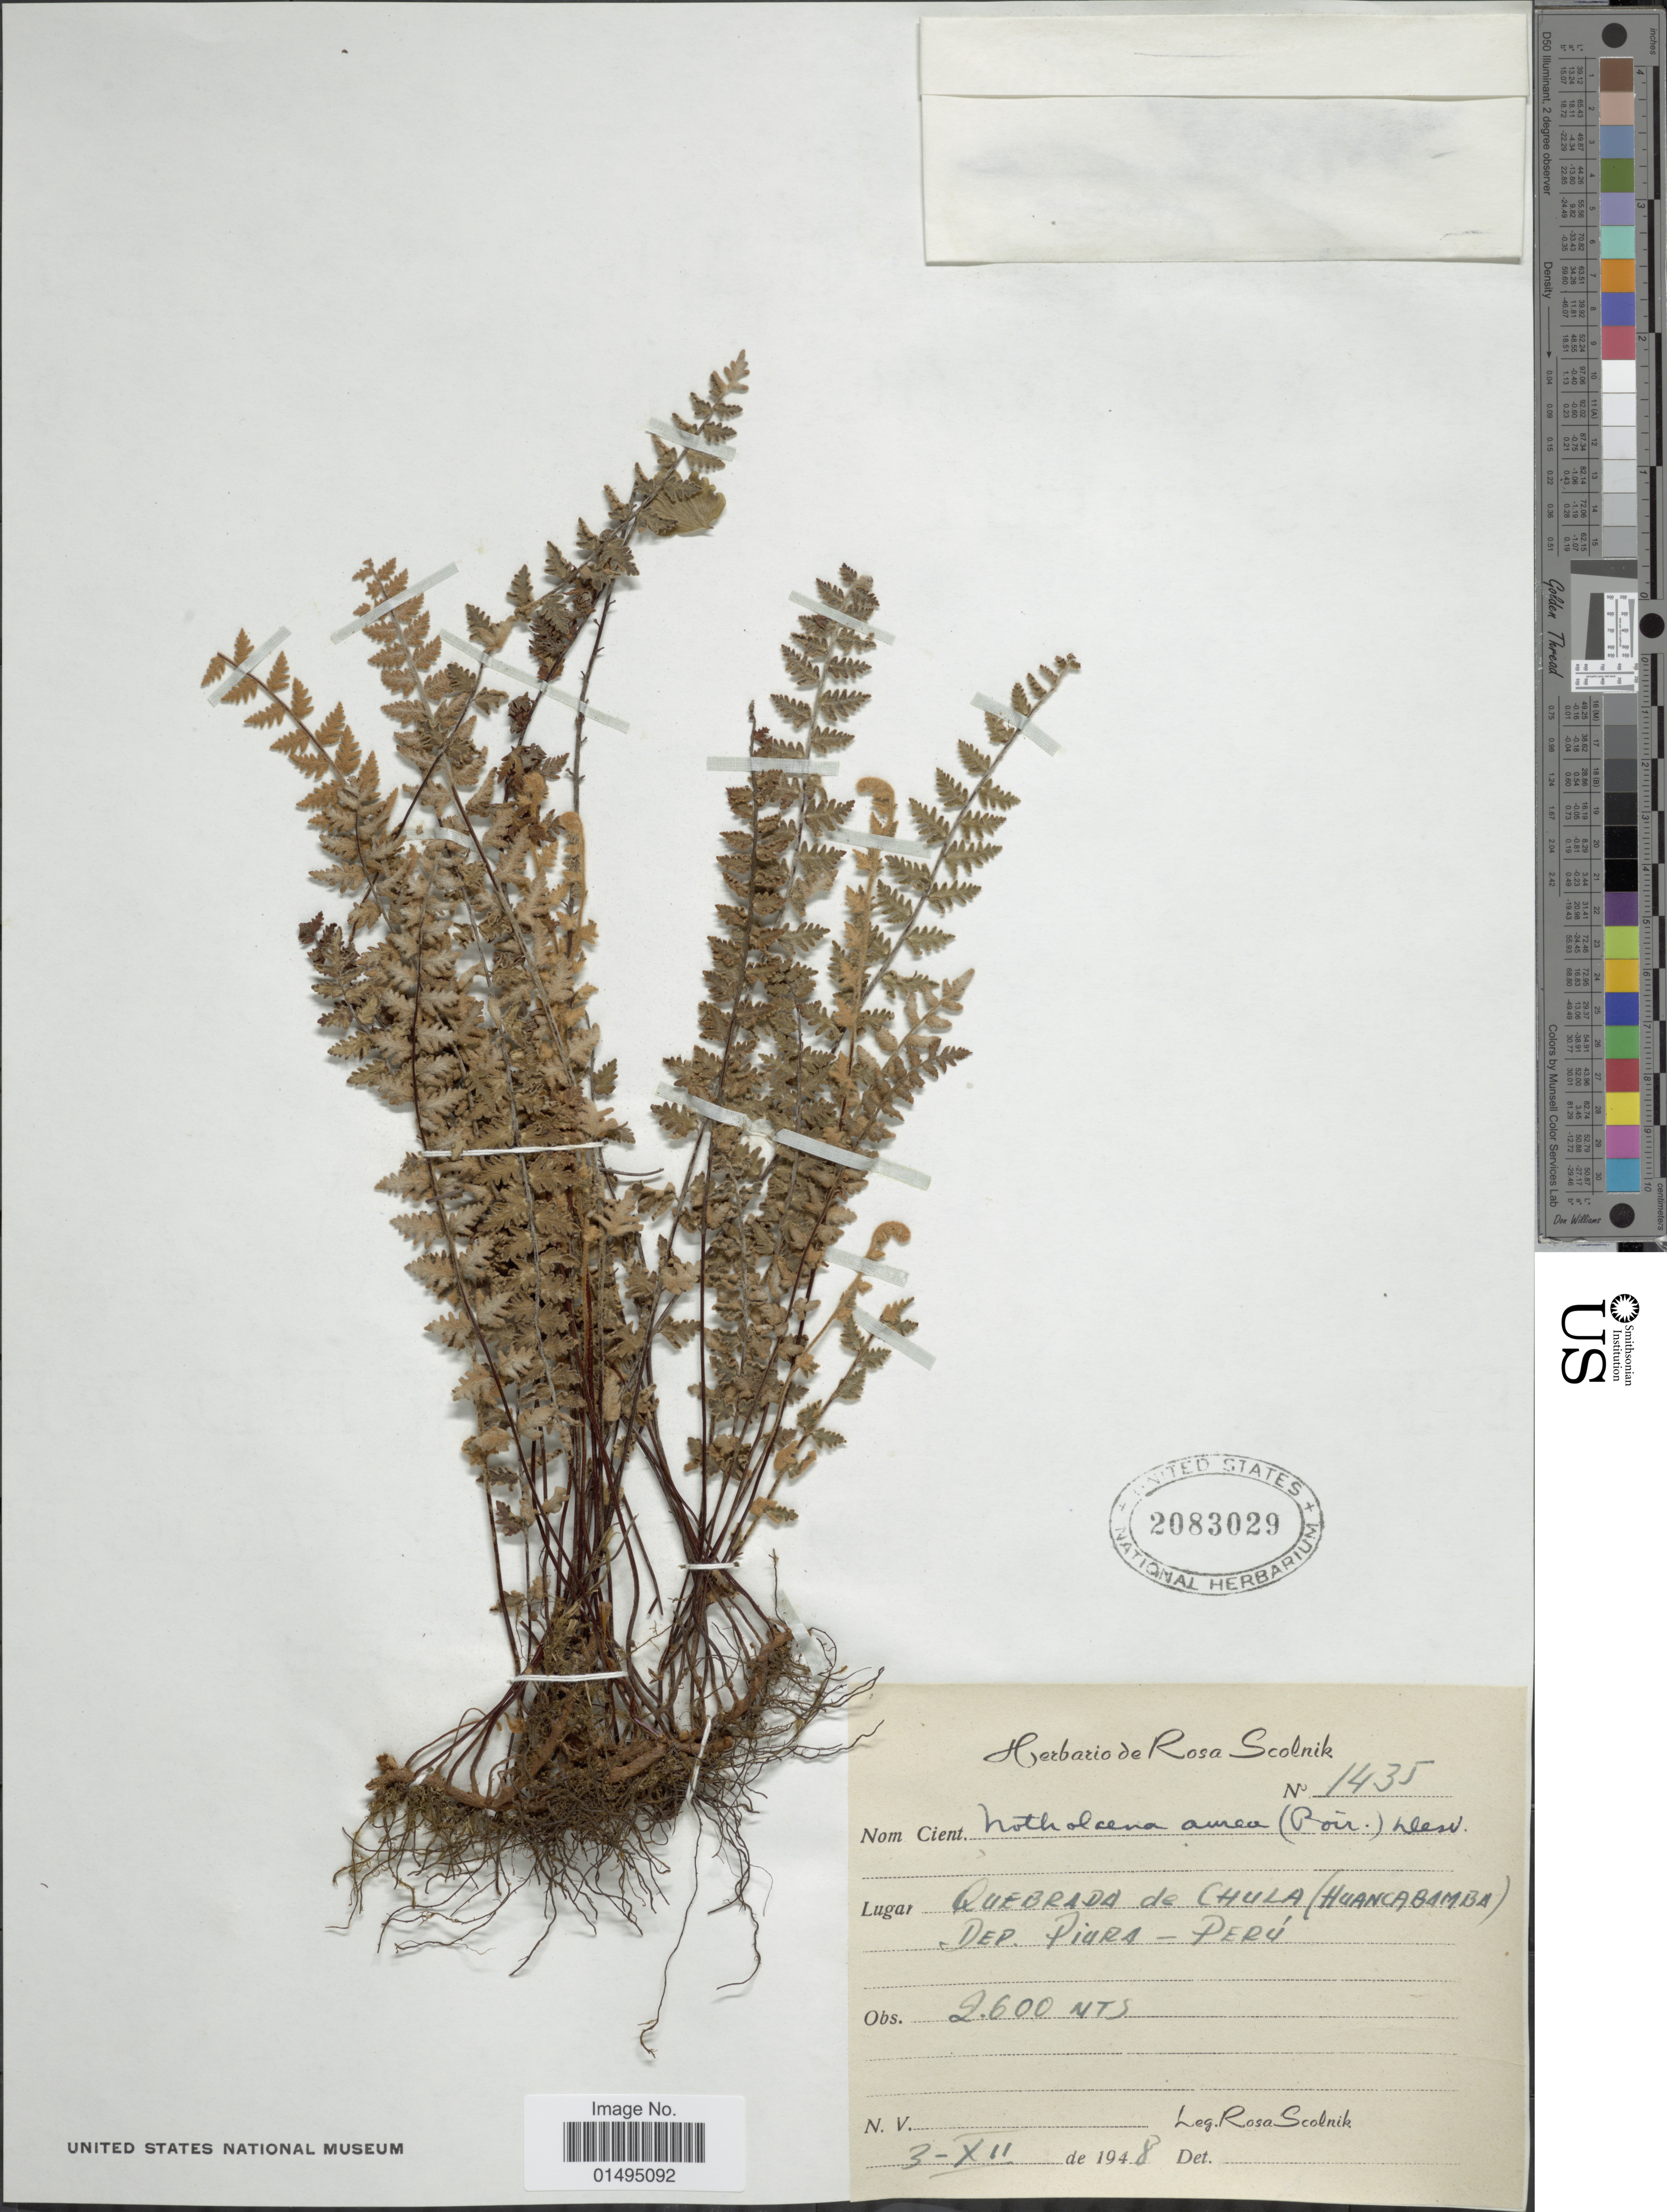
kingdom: Plantae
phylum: Tracheophyta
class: Polypodiopsida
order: Polypodiales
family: Pteridaceae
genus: Myriopteris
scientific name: Myriopteris aurea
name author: (Poir.) Grusz & Windham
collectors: R. Scolnik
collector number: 1435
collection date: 1948-12-03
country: Peru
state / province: Piura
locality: Quebrada de Chula ( Huancabamba) Dep. Piura- Peru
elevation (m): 2600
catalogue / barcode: US 2083029